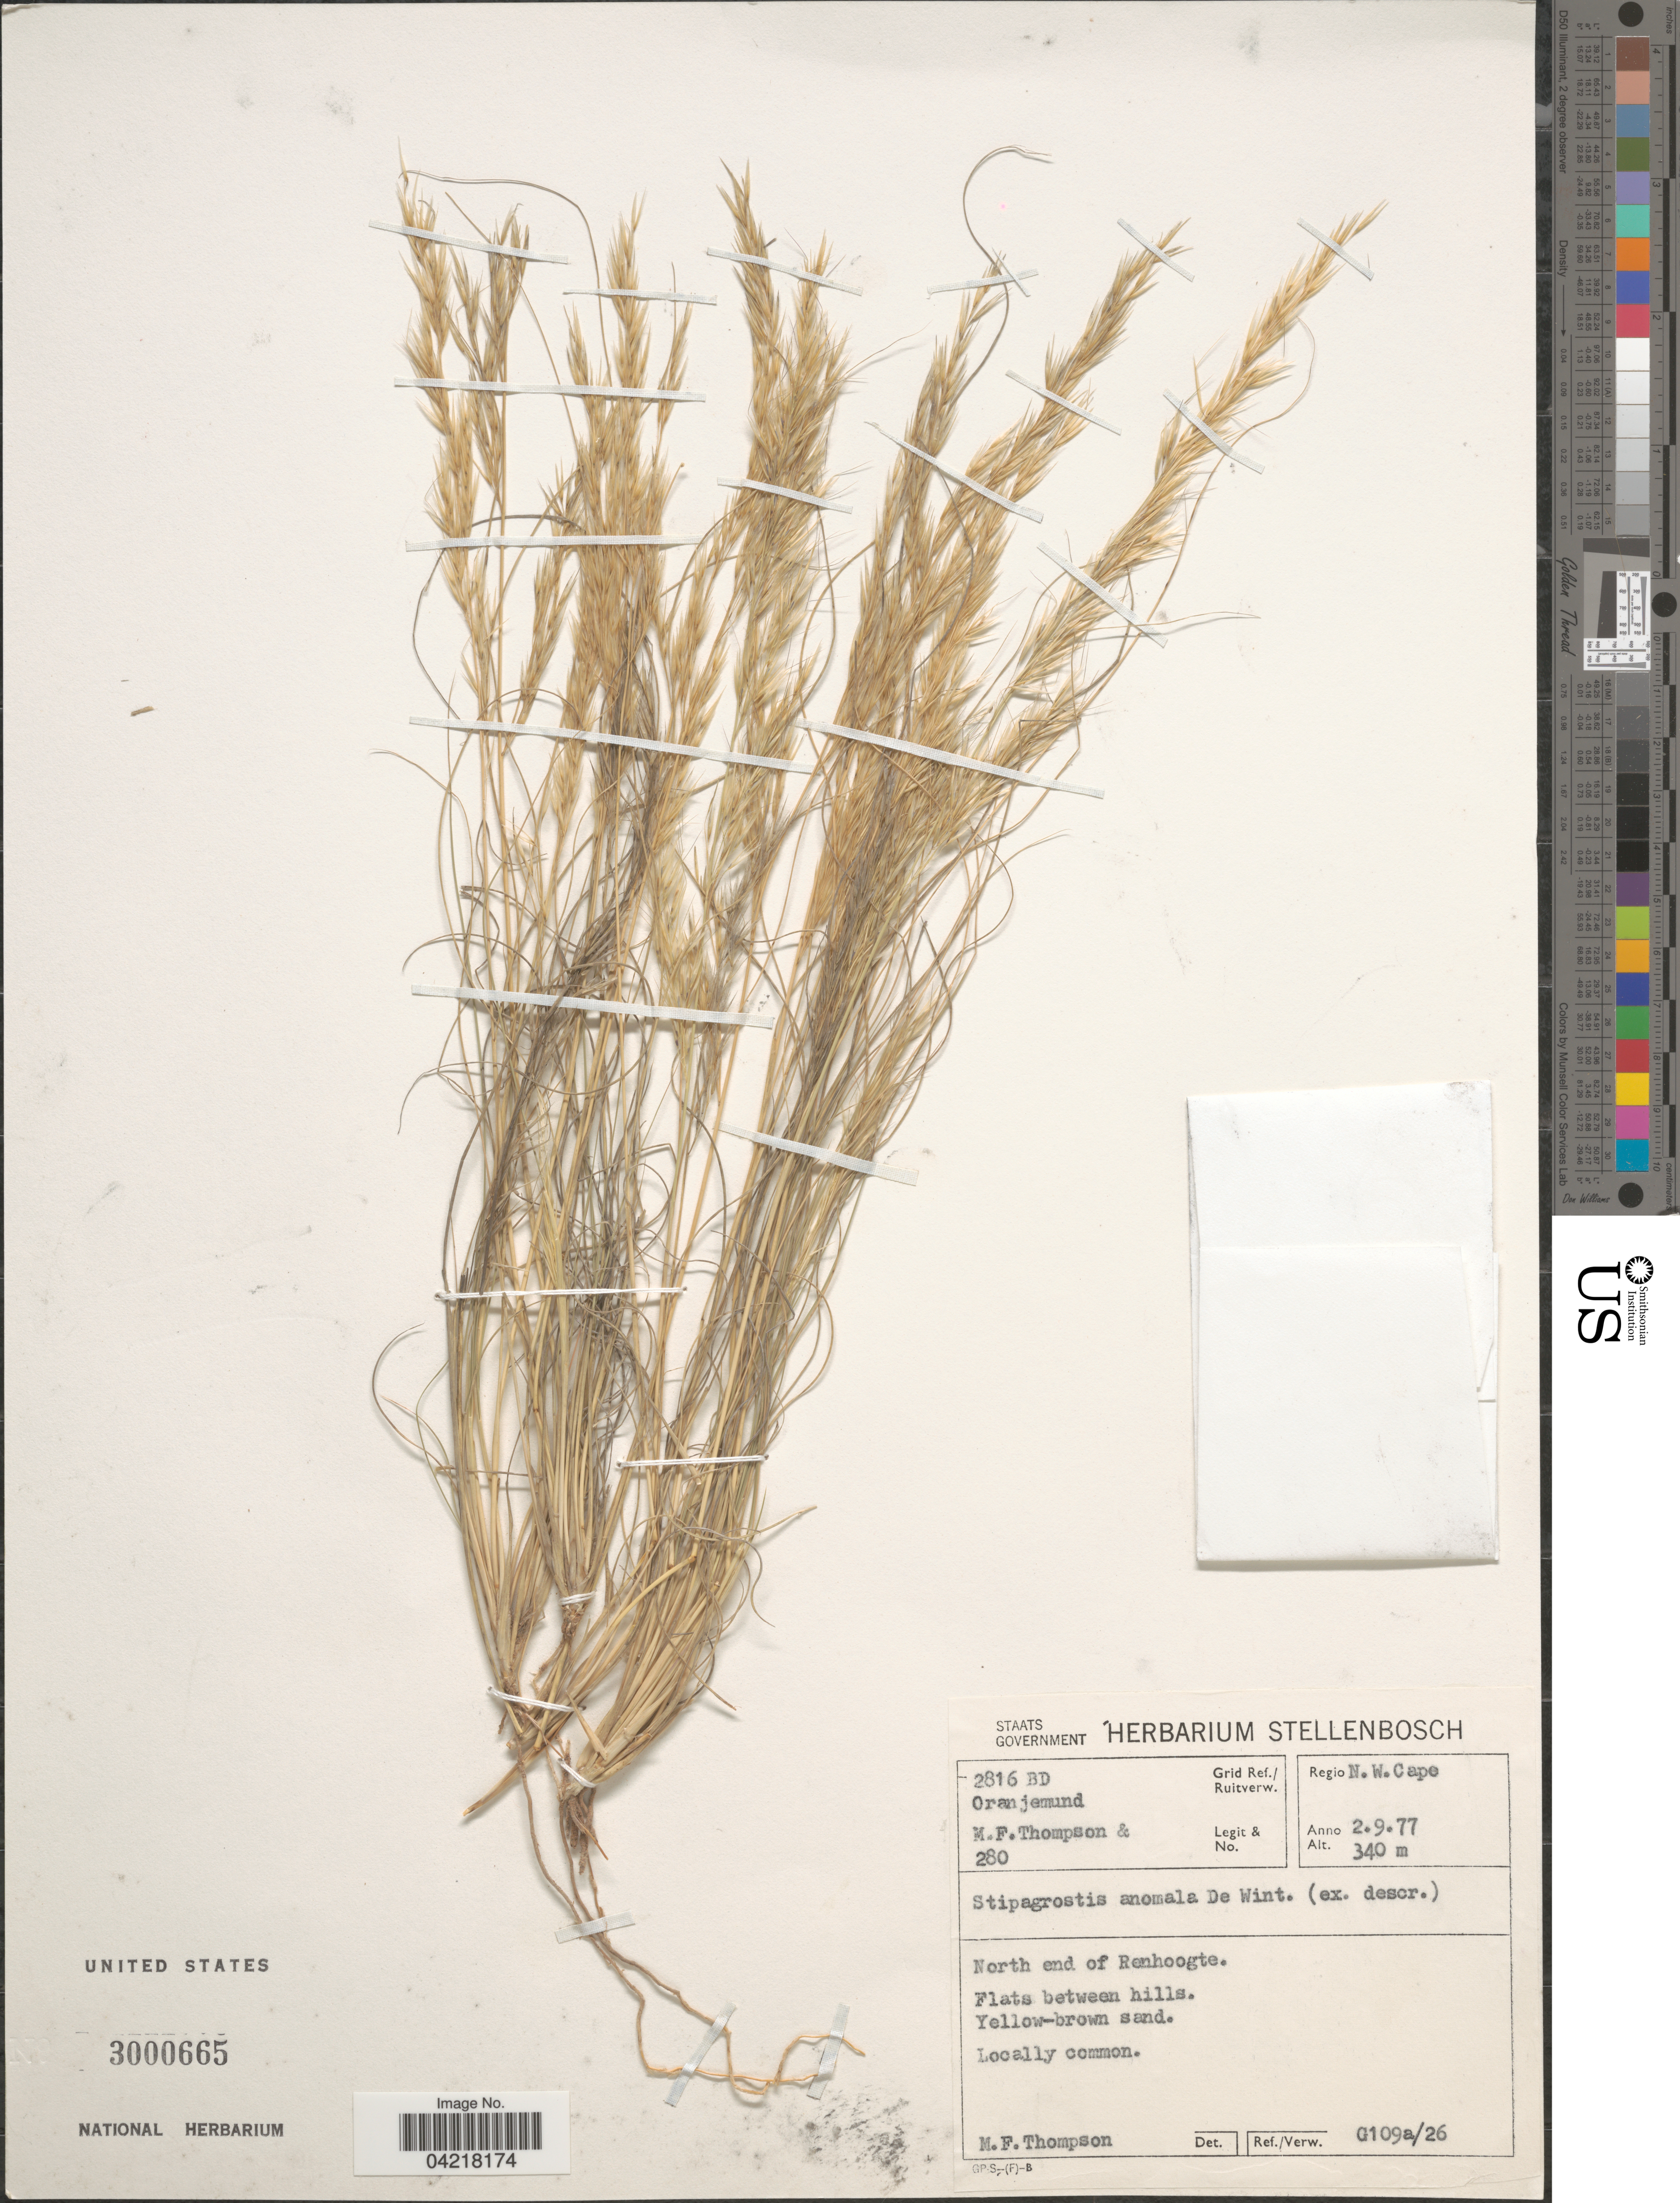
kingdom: Plantae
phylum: Tracheophyta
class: Liliopsida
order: Poales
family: Poaceae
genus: Stipagrostis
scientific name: Stipagrostis anomala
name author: De Winter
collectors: M. F. Thompson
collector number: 280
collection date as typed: Transcribed d/m/y: 2/9/77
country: South Africa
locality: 2816 BD Oranjemund Grid Ref./Ruitverw. Regio N.W. Cape. North end of Renhoogte. Flats between hills.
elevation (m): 340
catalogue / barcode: US 3000665